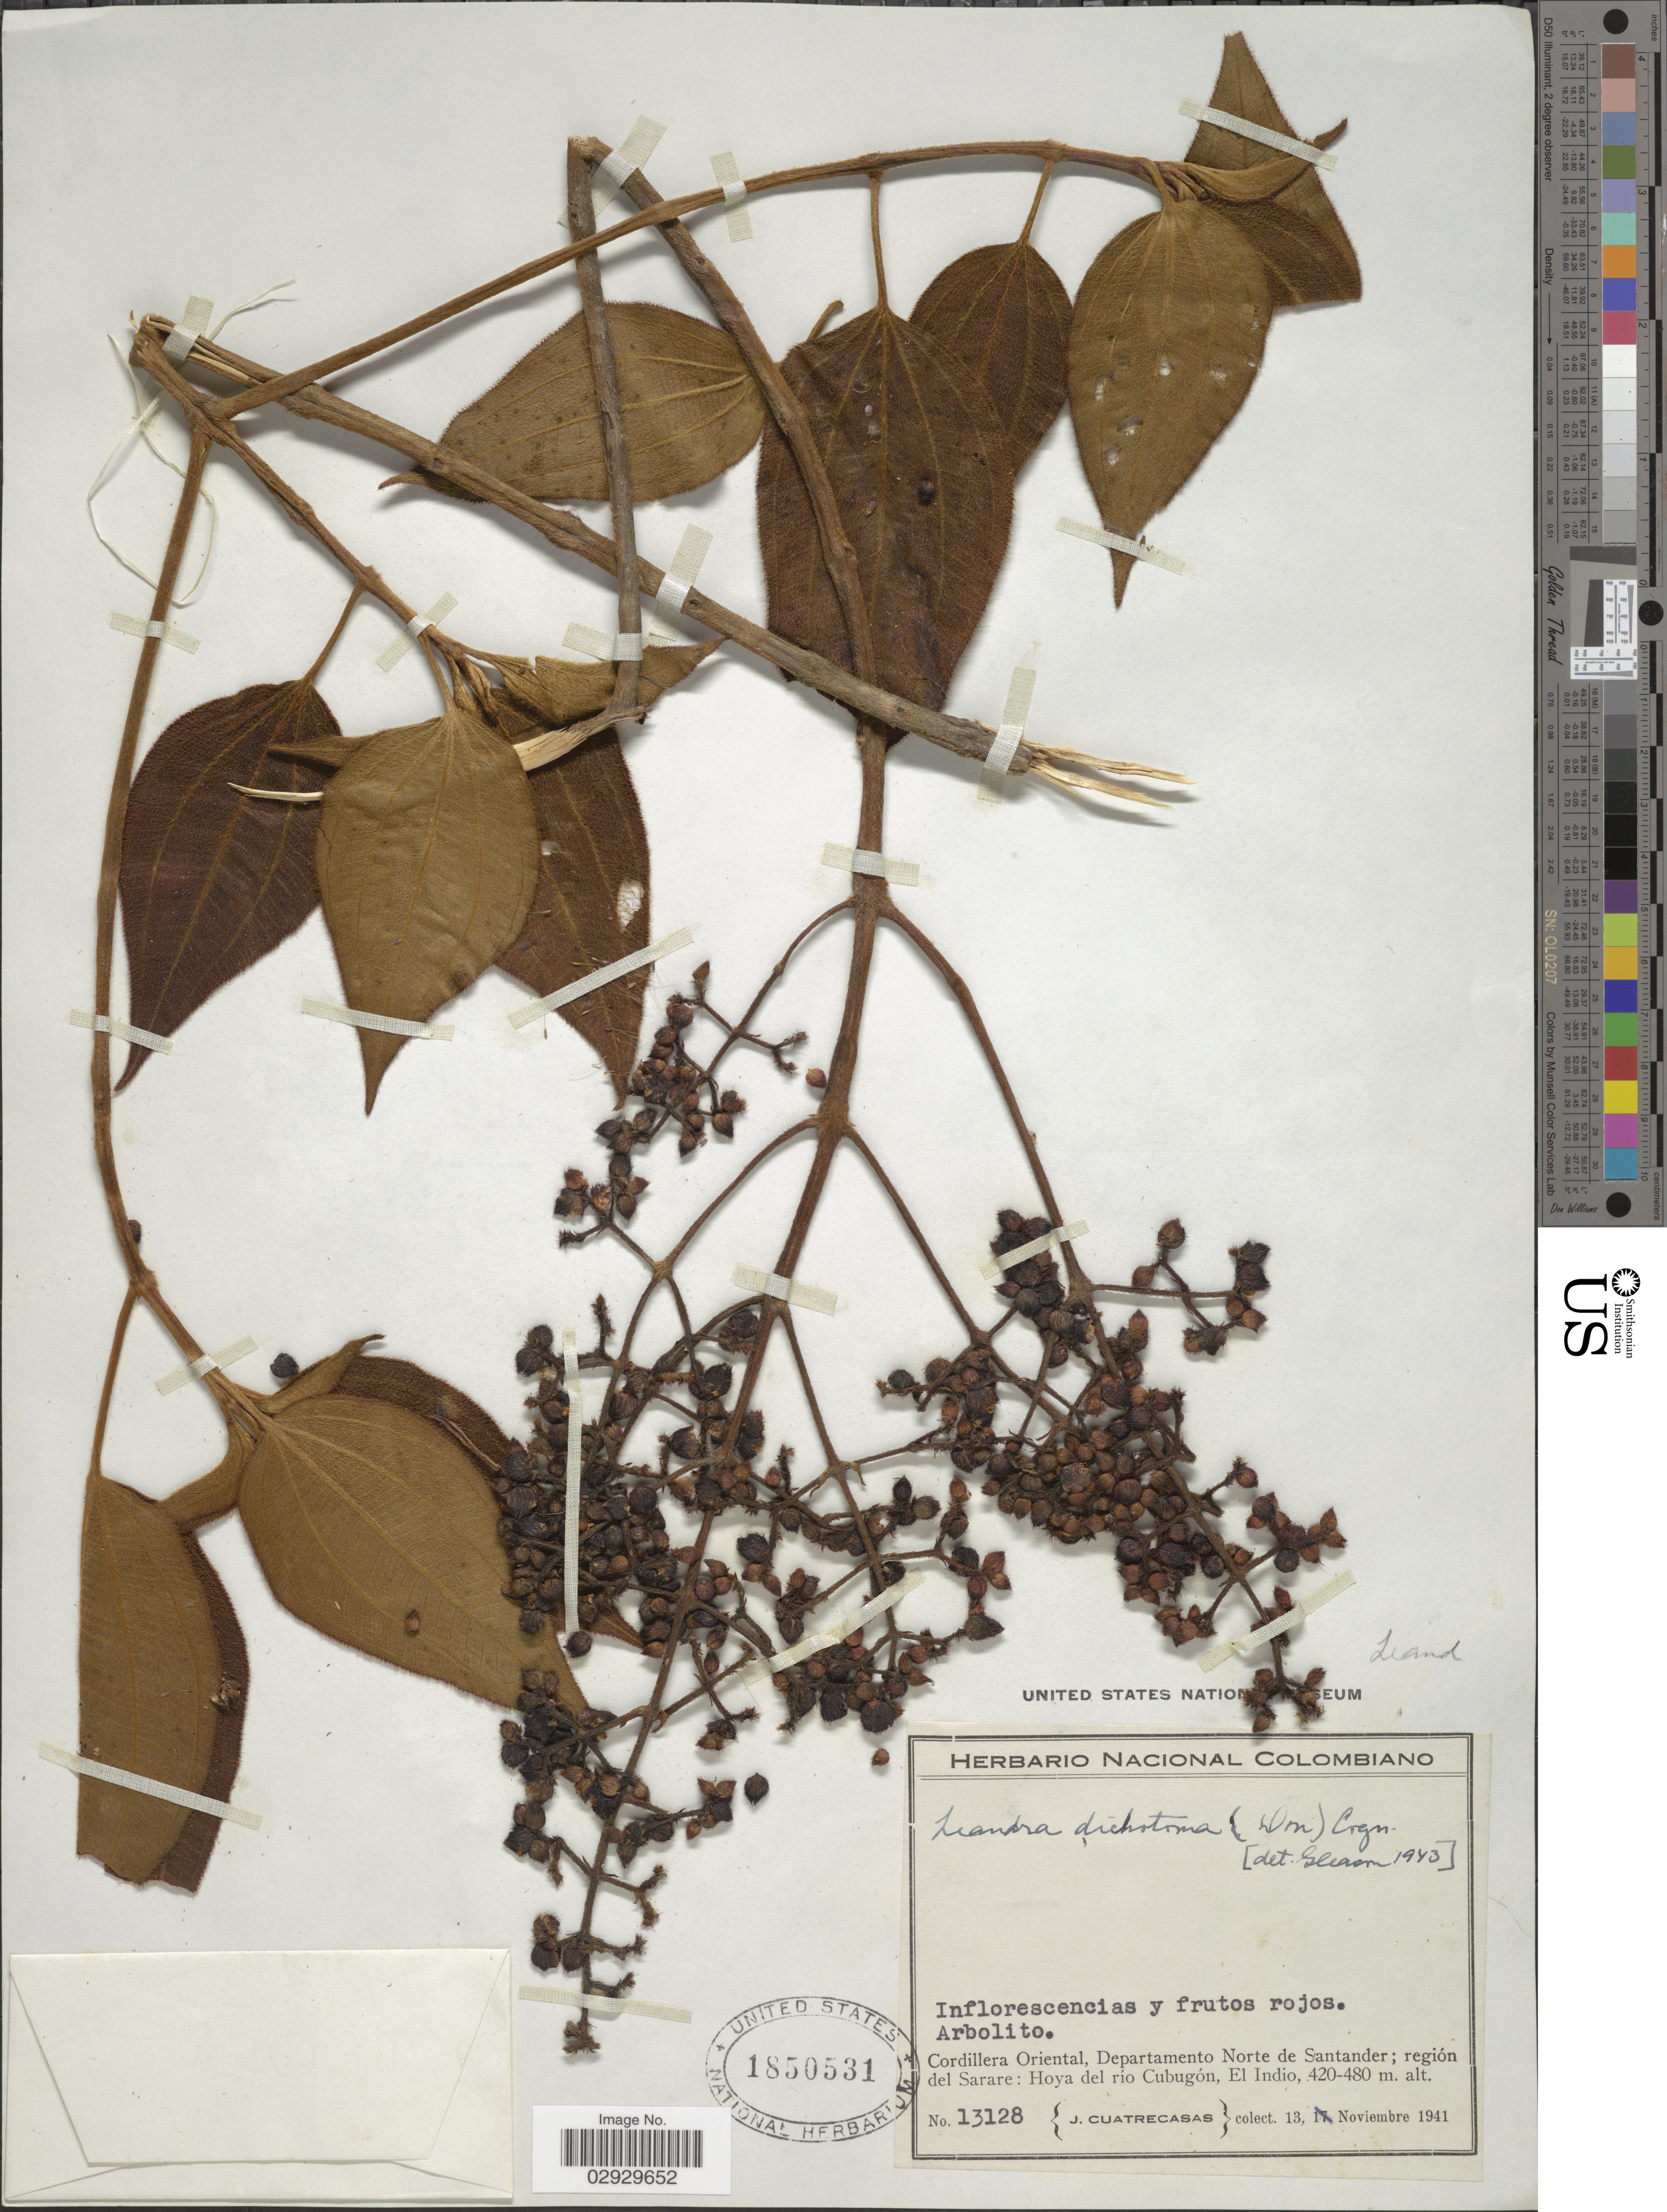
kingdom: Plantae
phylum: Tracheophyta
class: Magnoliopsida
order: Myrtales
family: Melastomataceae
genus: Leandra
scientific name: Leandra granatensis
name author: Gleason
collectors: J. Cuatrecasas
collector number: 13128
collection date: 1941-11-13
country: Colombia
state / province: Norte de Santander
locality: Cordillera Oriental, Departamento Norte de Santander; región del Sarare: Hoya del río Cubugón, El Indio.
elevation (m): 420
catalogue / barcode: US 1850531